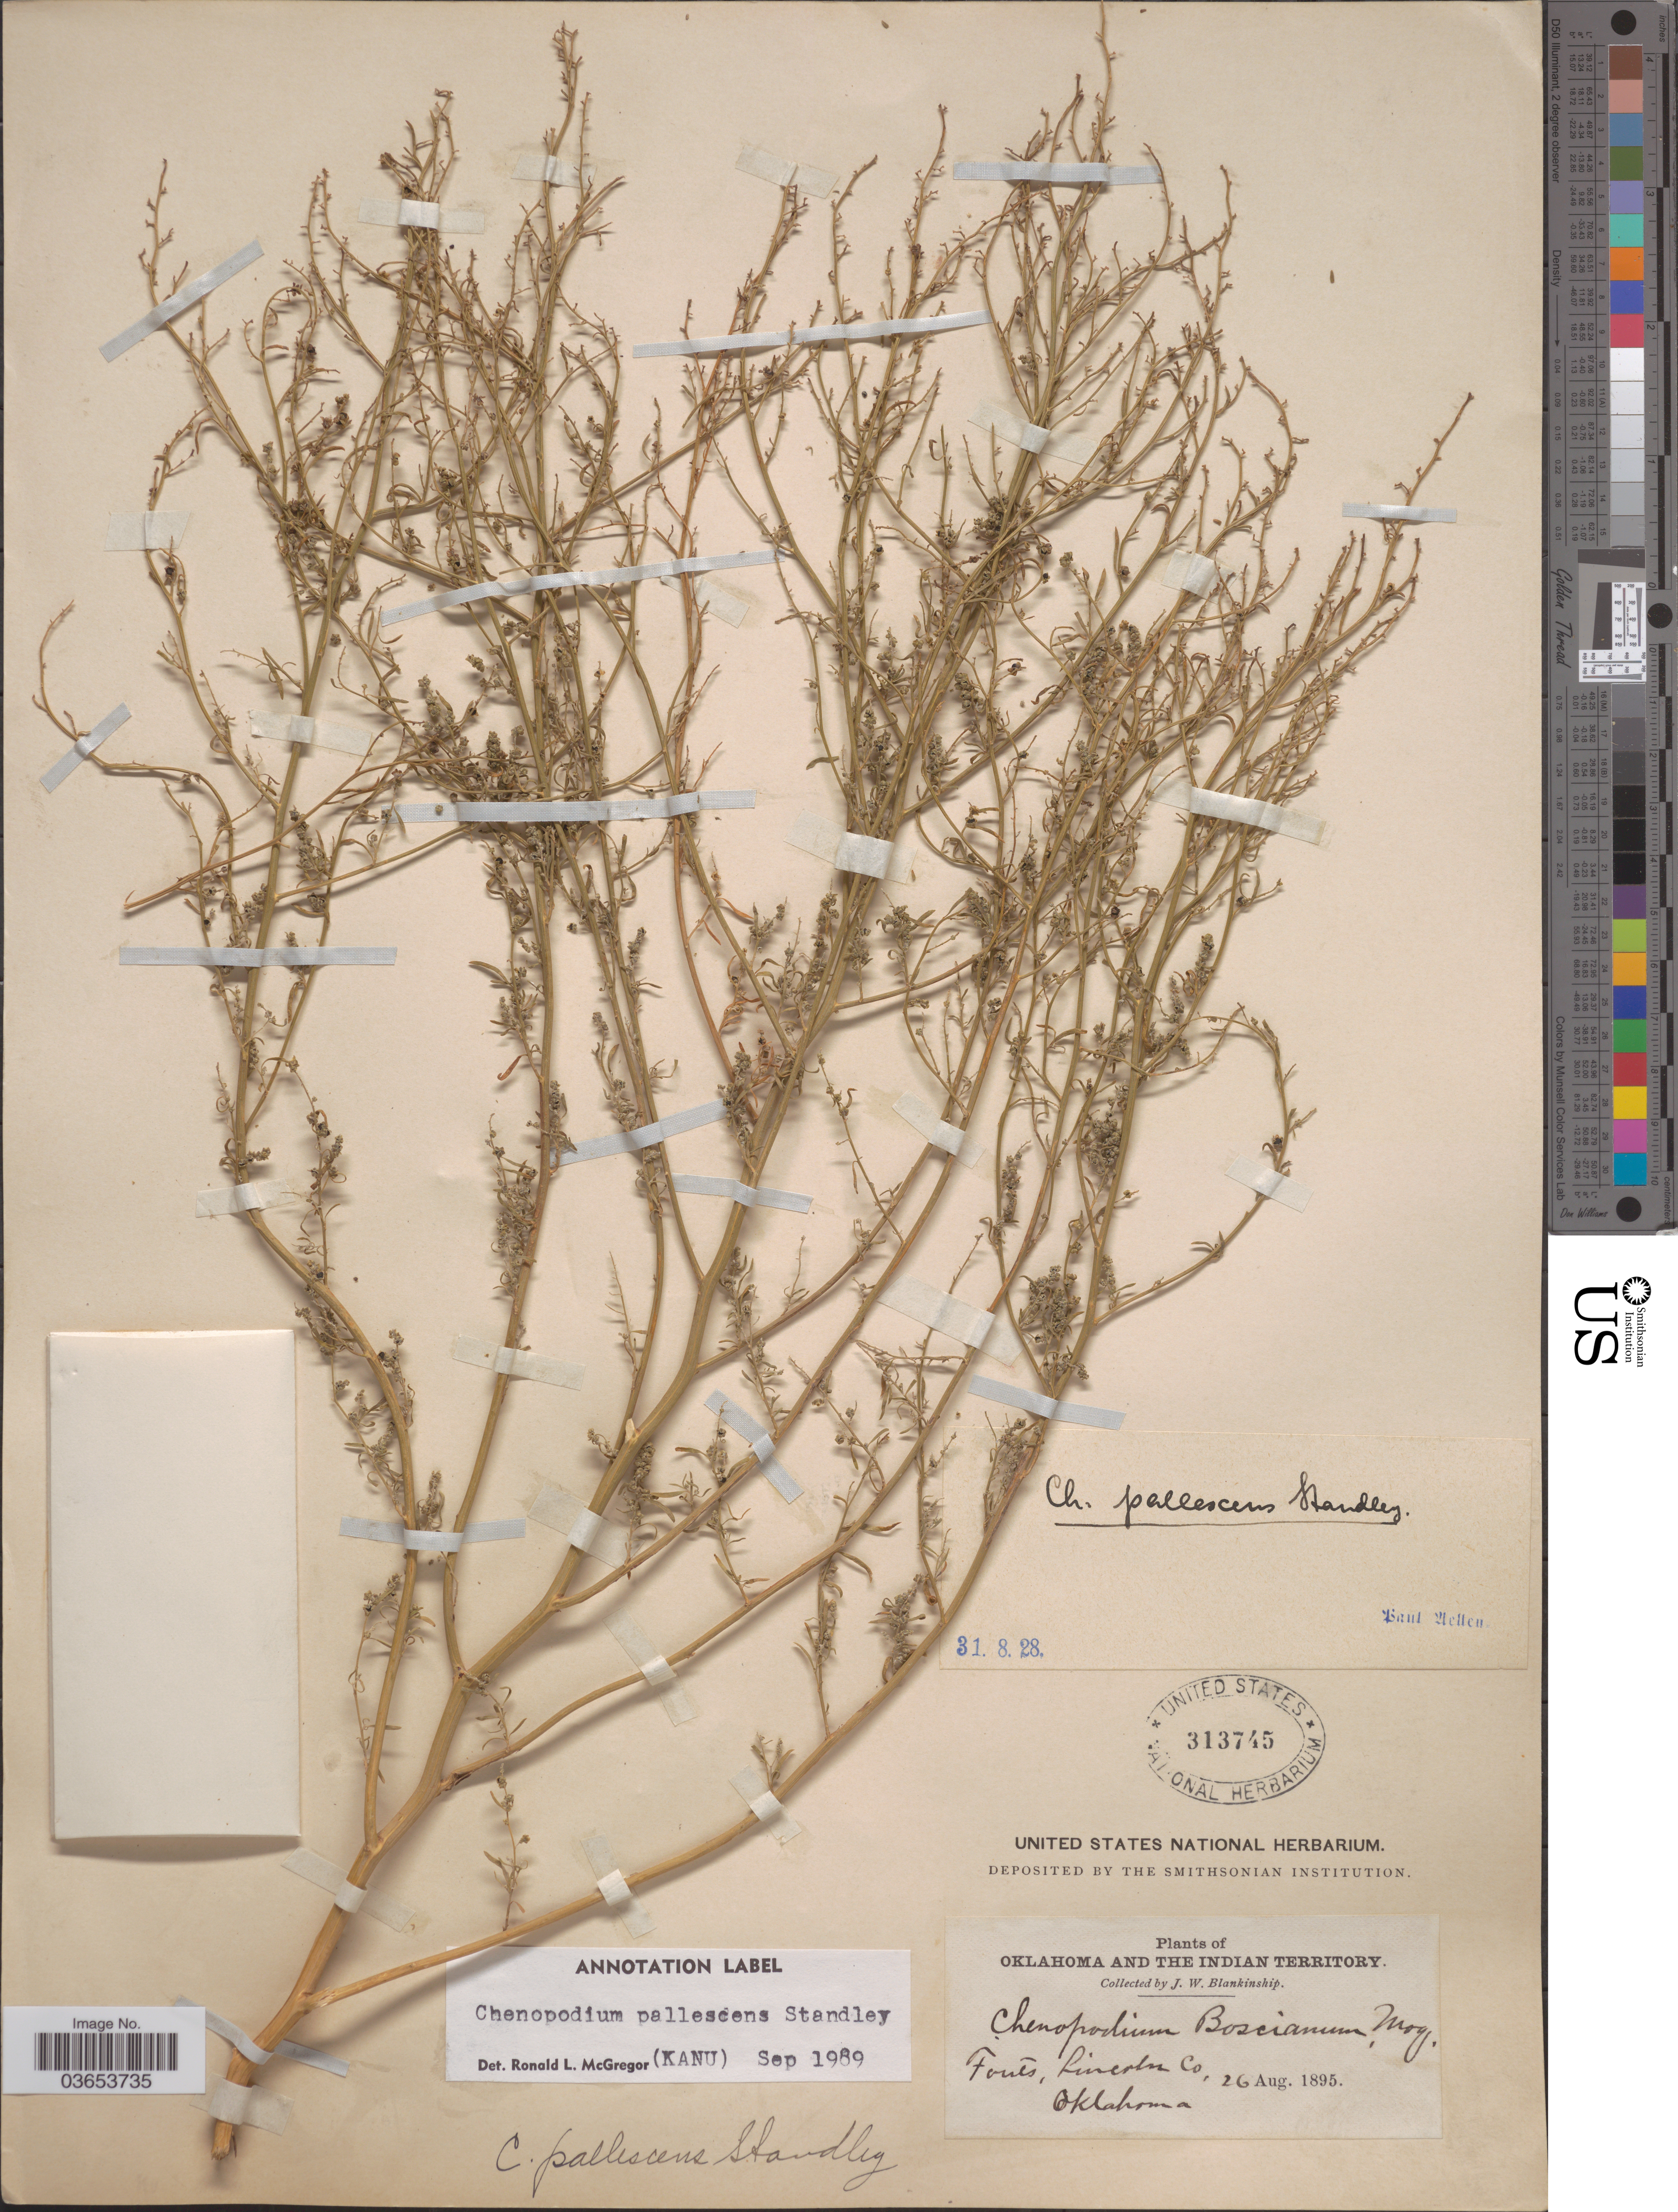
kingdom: Plantae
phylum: Tracheophyta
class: Magnoliopsida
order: Caryophyllales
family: Amaranthaceae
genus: Chenopodium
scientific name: Chenopodium pallescens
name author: Standl.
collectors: J. W. Blankinship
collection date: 1895-08-26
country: United States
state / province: Oklahoma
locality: The Indian Territory. Fouts [interpreted], Lincoln Co.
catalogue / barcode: US 313745